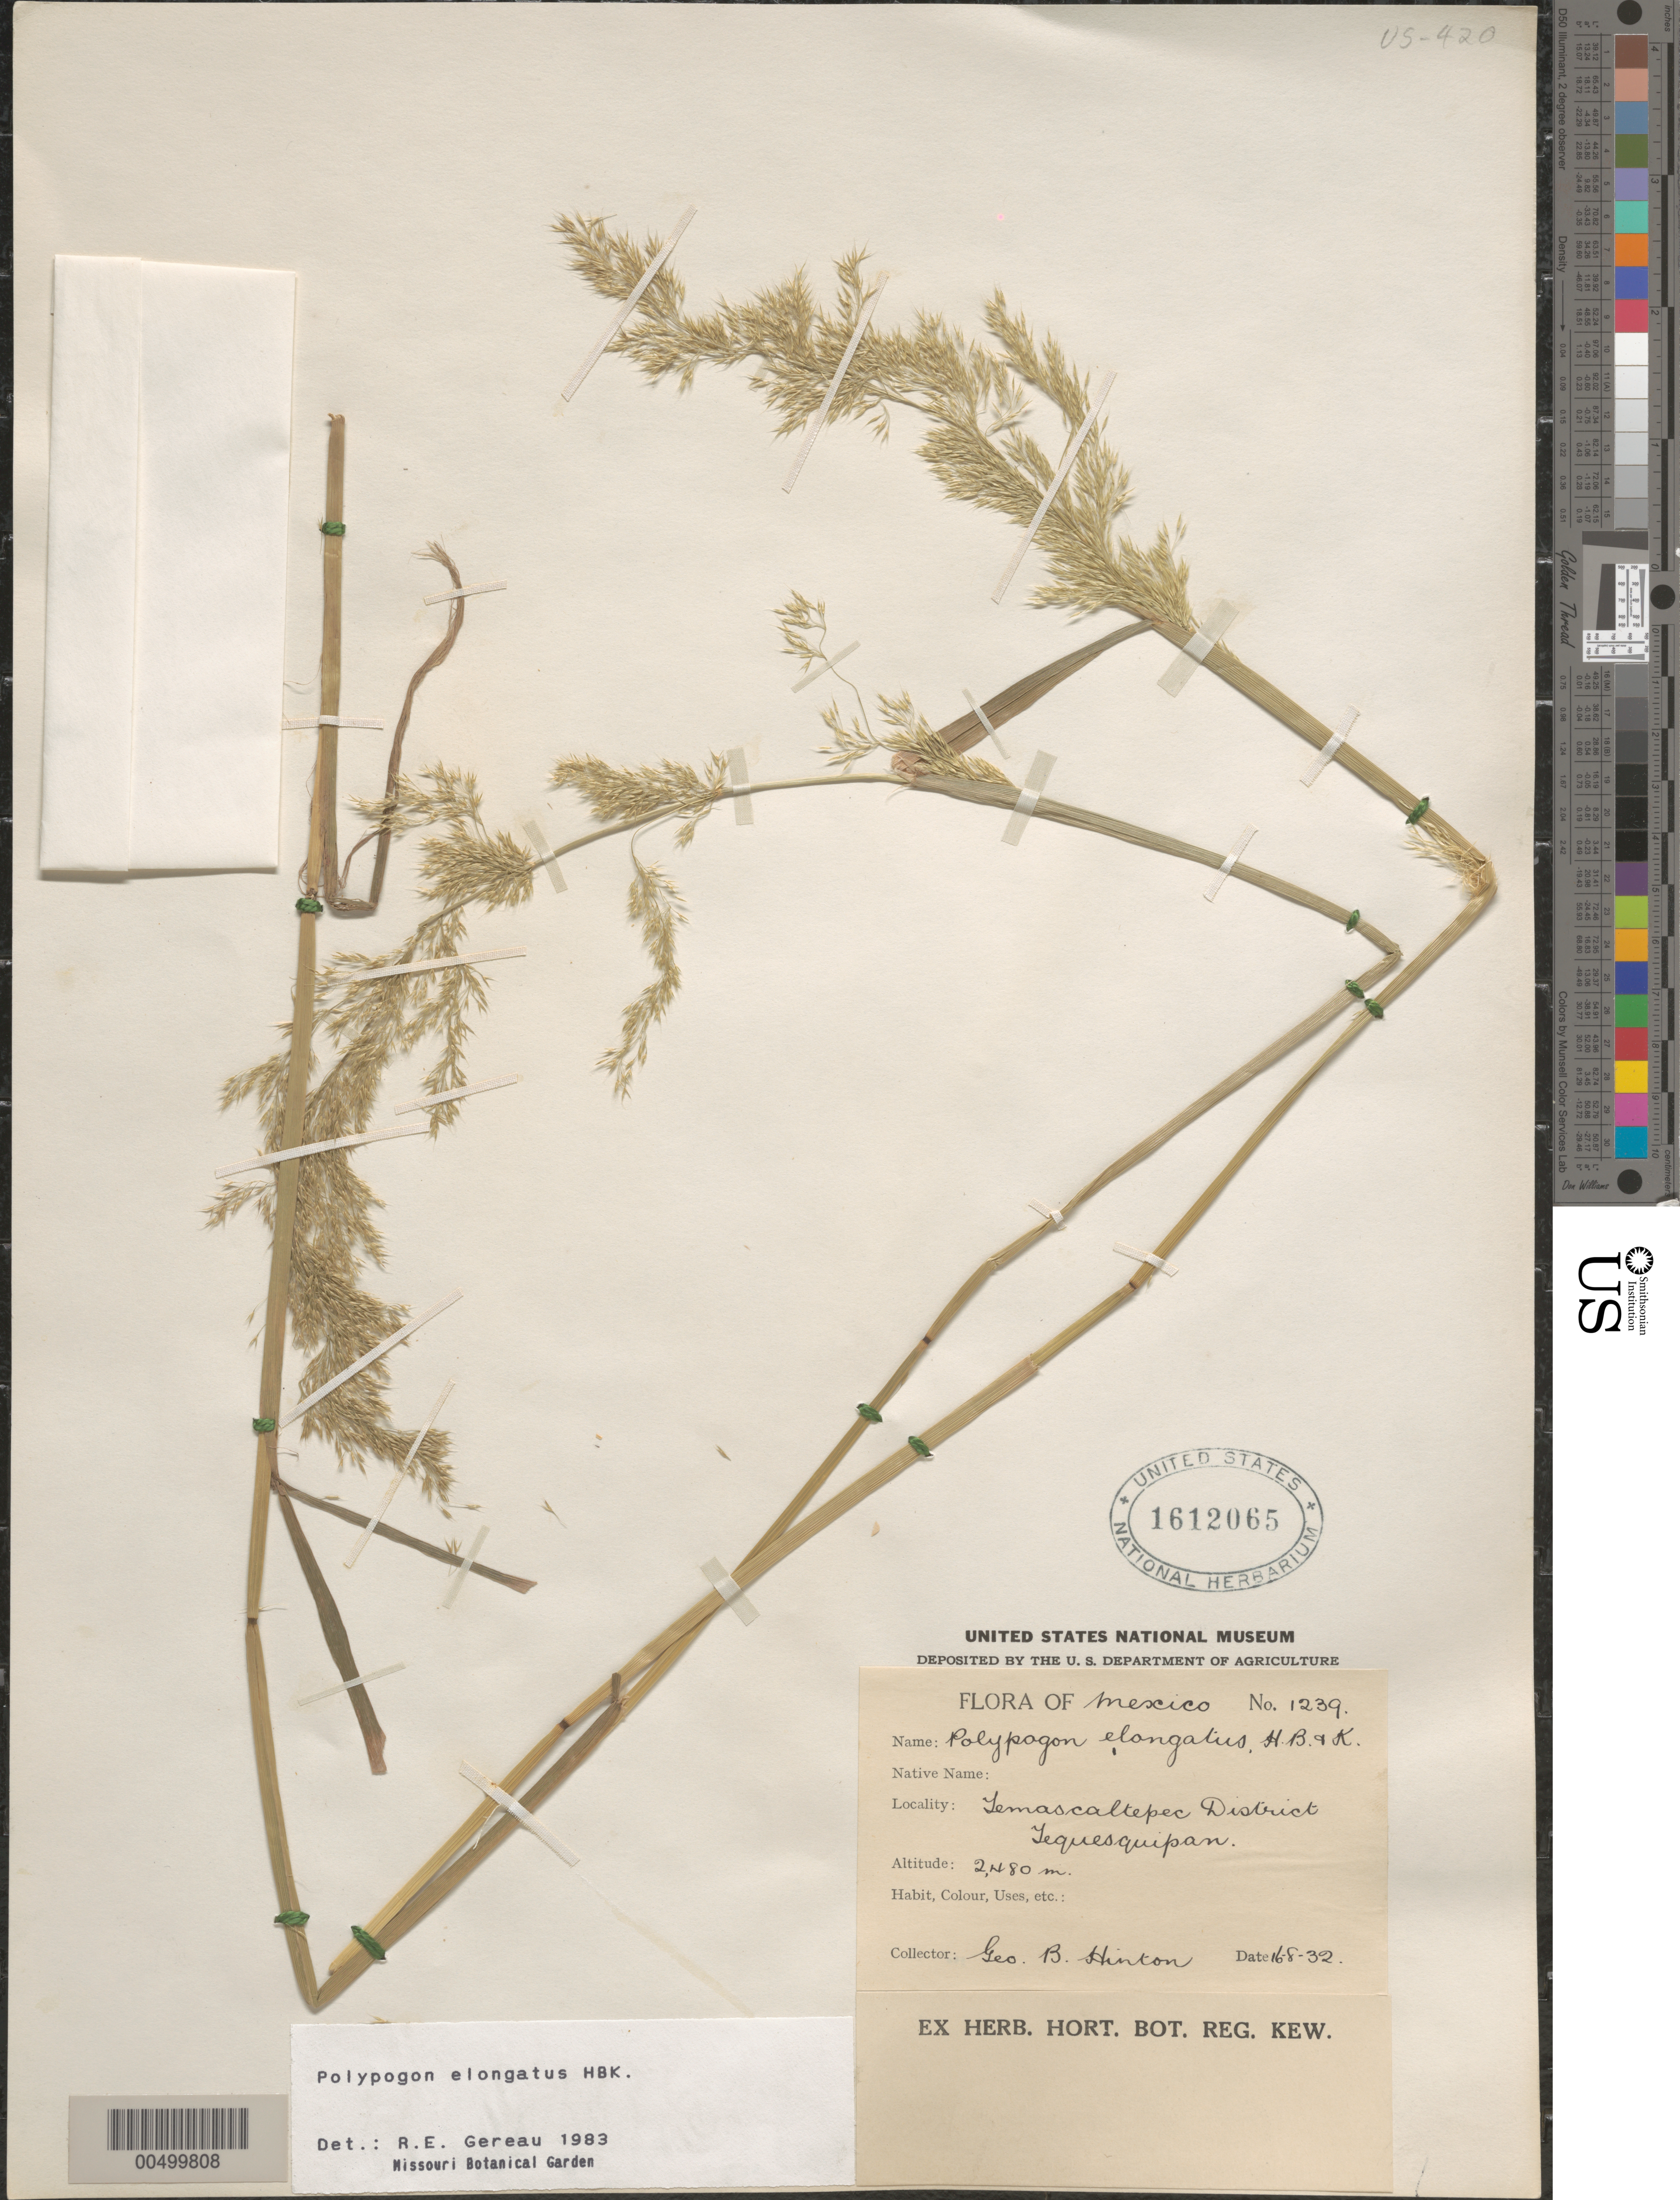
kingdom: Plantae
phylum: Tracheophyta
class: Liliopsida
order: Poales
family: Poaceae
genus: Chaetotropis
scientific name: Chaetotropis elongata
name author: (Kunth) Björkman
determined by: Poaceae Reorganization Project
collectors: G. B. Hinton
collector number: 1239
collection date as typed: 16 Aug 1932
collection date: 1932-08-16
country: Mexico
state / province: México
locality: Temascaltepec Dist, Tequesquipan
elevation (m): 2480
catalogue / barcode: US 1612065